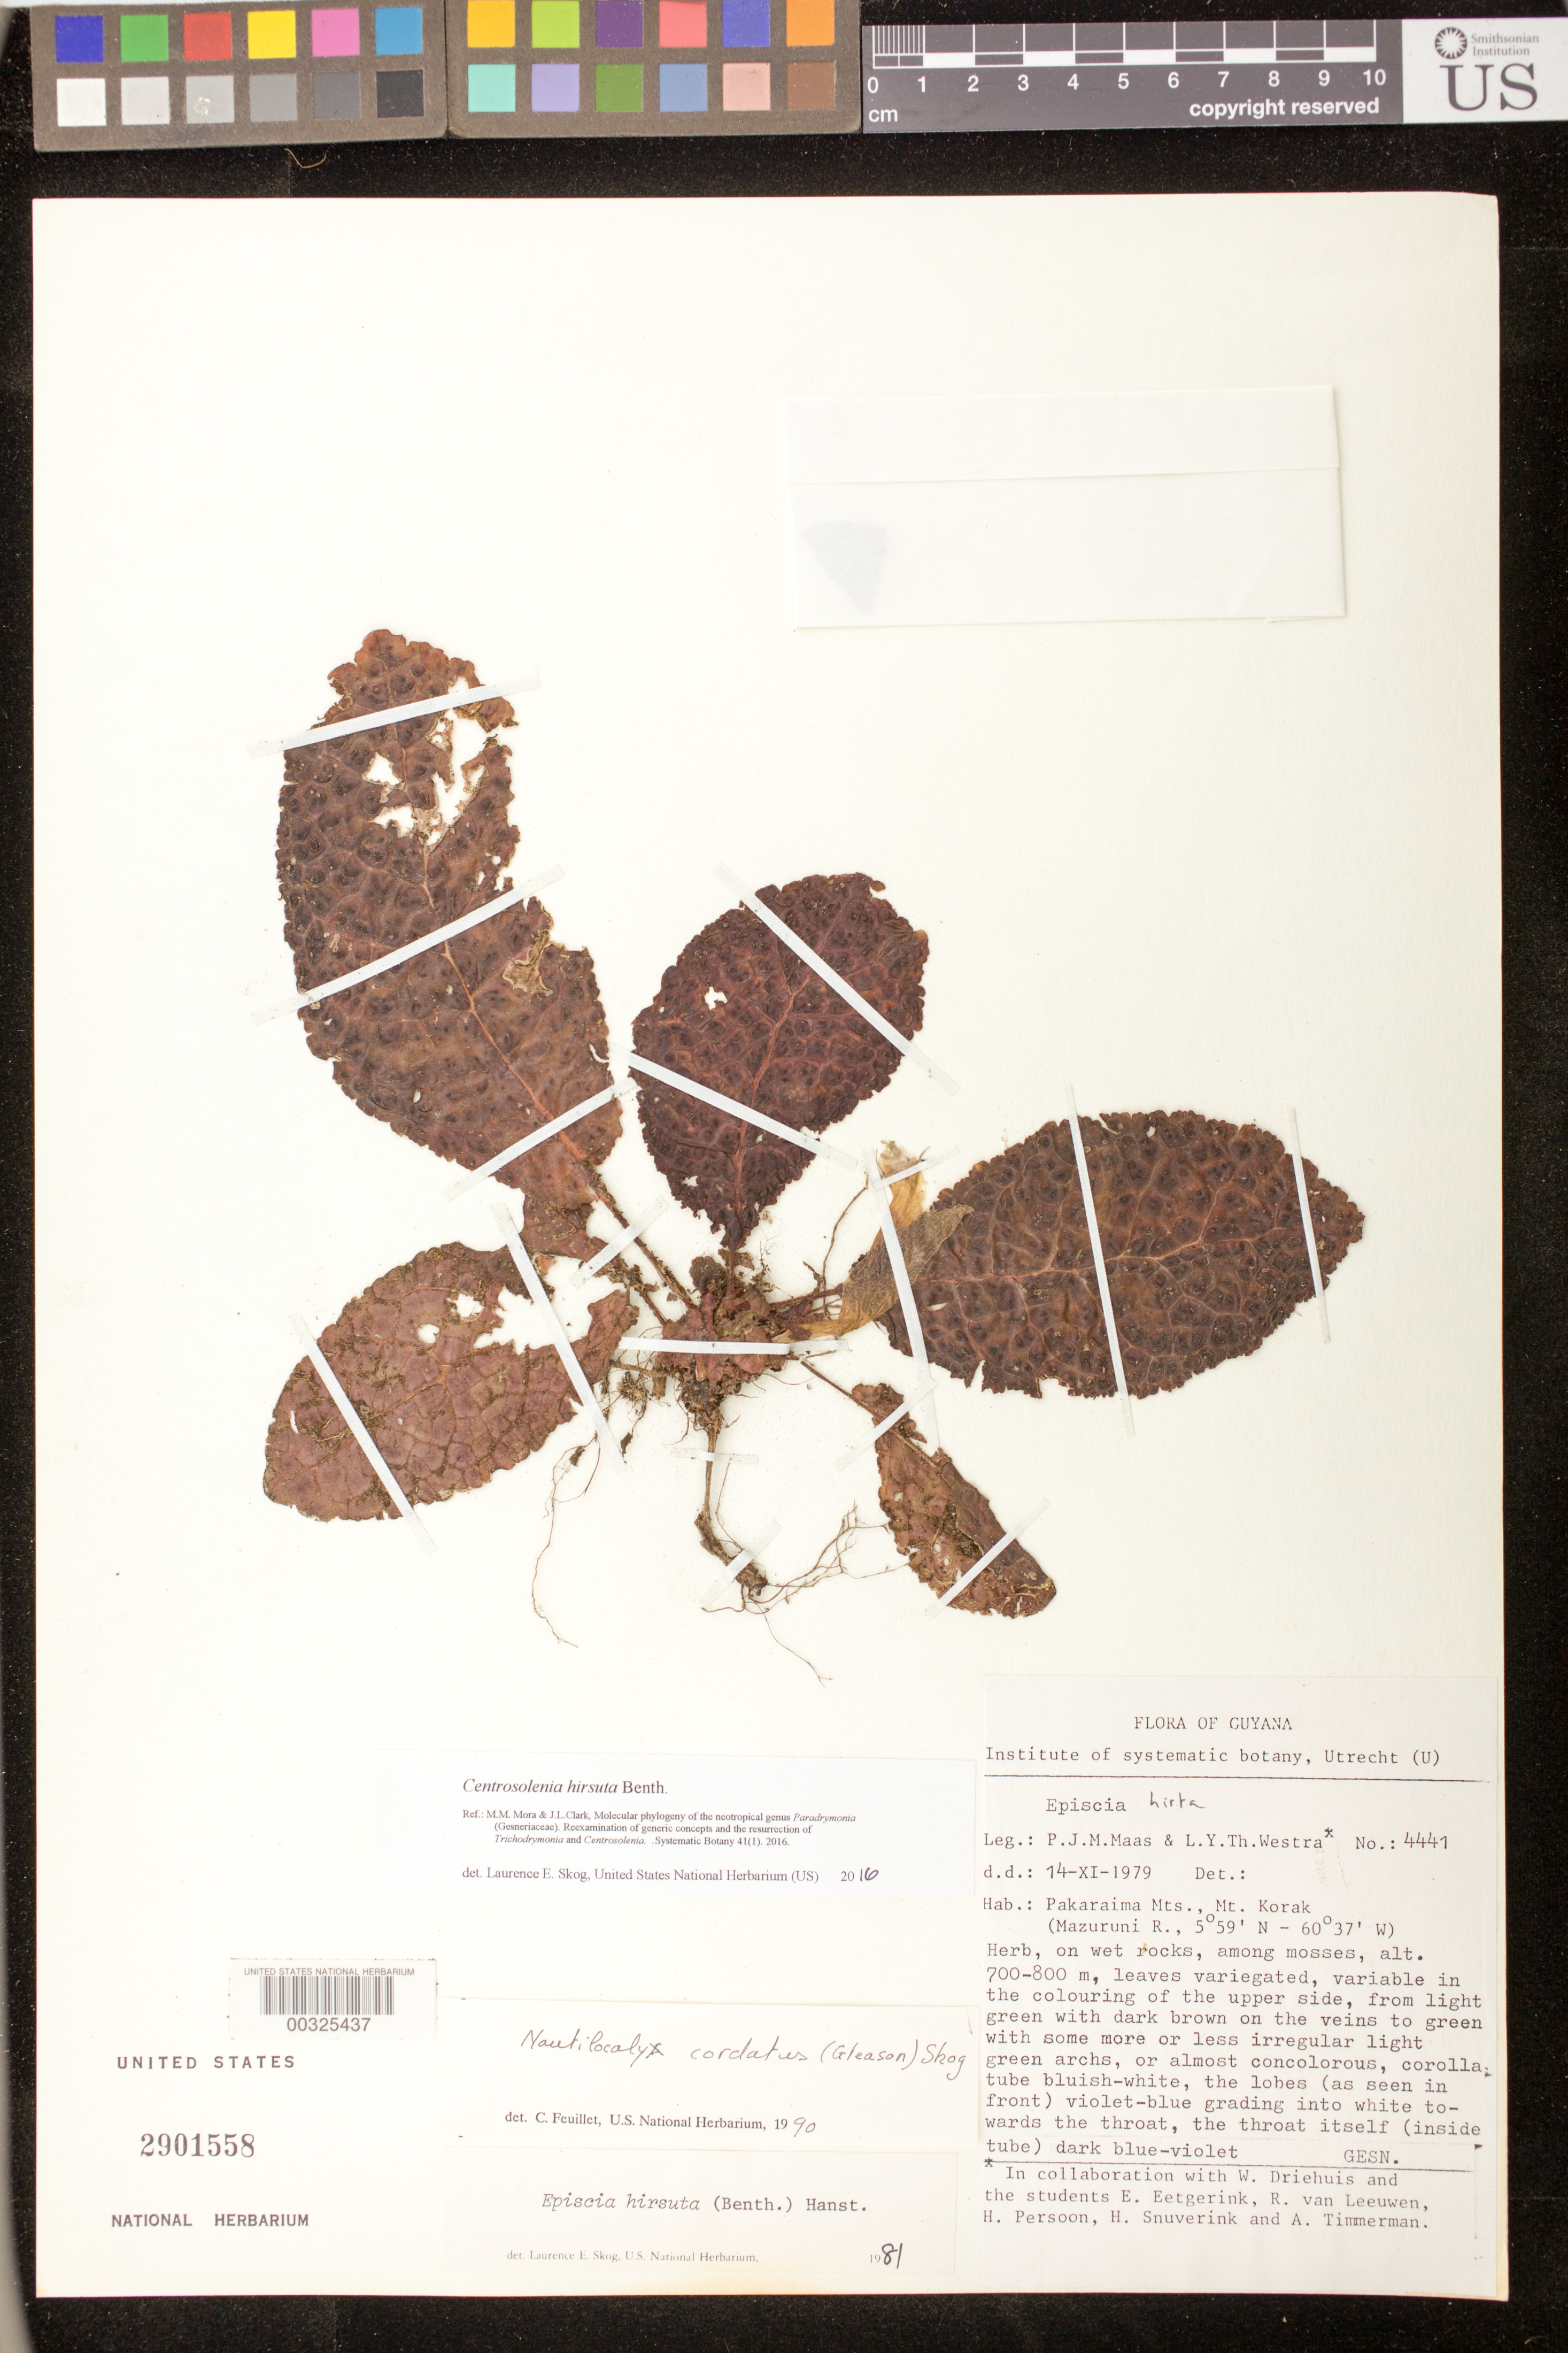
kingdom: Plantae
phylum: Tracheophyta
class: Magnoliopsida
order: Lamiales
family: Gesneriaceae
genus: Centrosolenia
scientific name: Centrosolenia hirsuta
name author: Benth.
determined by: Skog, Laurence E.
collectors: P. Maas, L. Y. T. Westra & et al.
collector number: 4441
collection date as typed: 14 Nov 1979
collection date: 1979-11-14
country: Guyana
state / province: Cuyuni-Mazaruni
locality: Pakaraima Mts., Mt. Korak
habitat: On wet rocks, among mosses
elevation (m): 700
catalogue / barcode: US 2901558